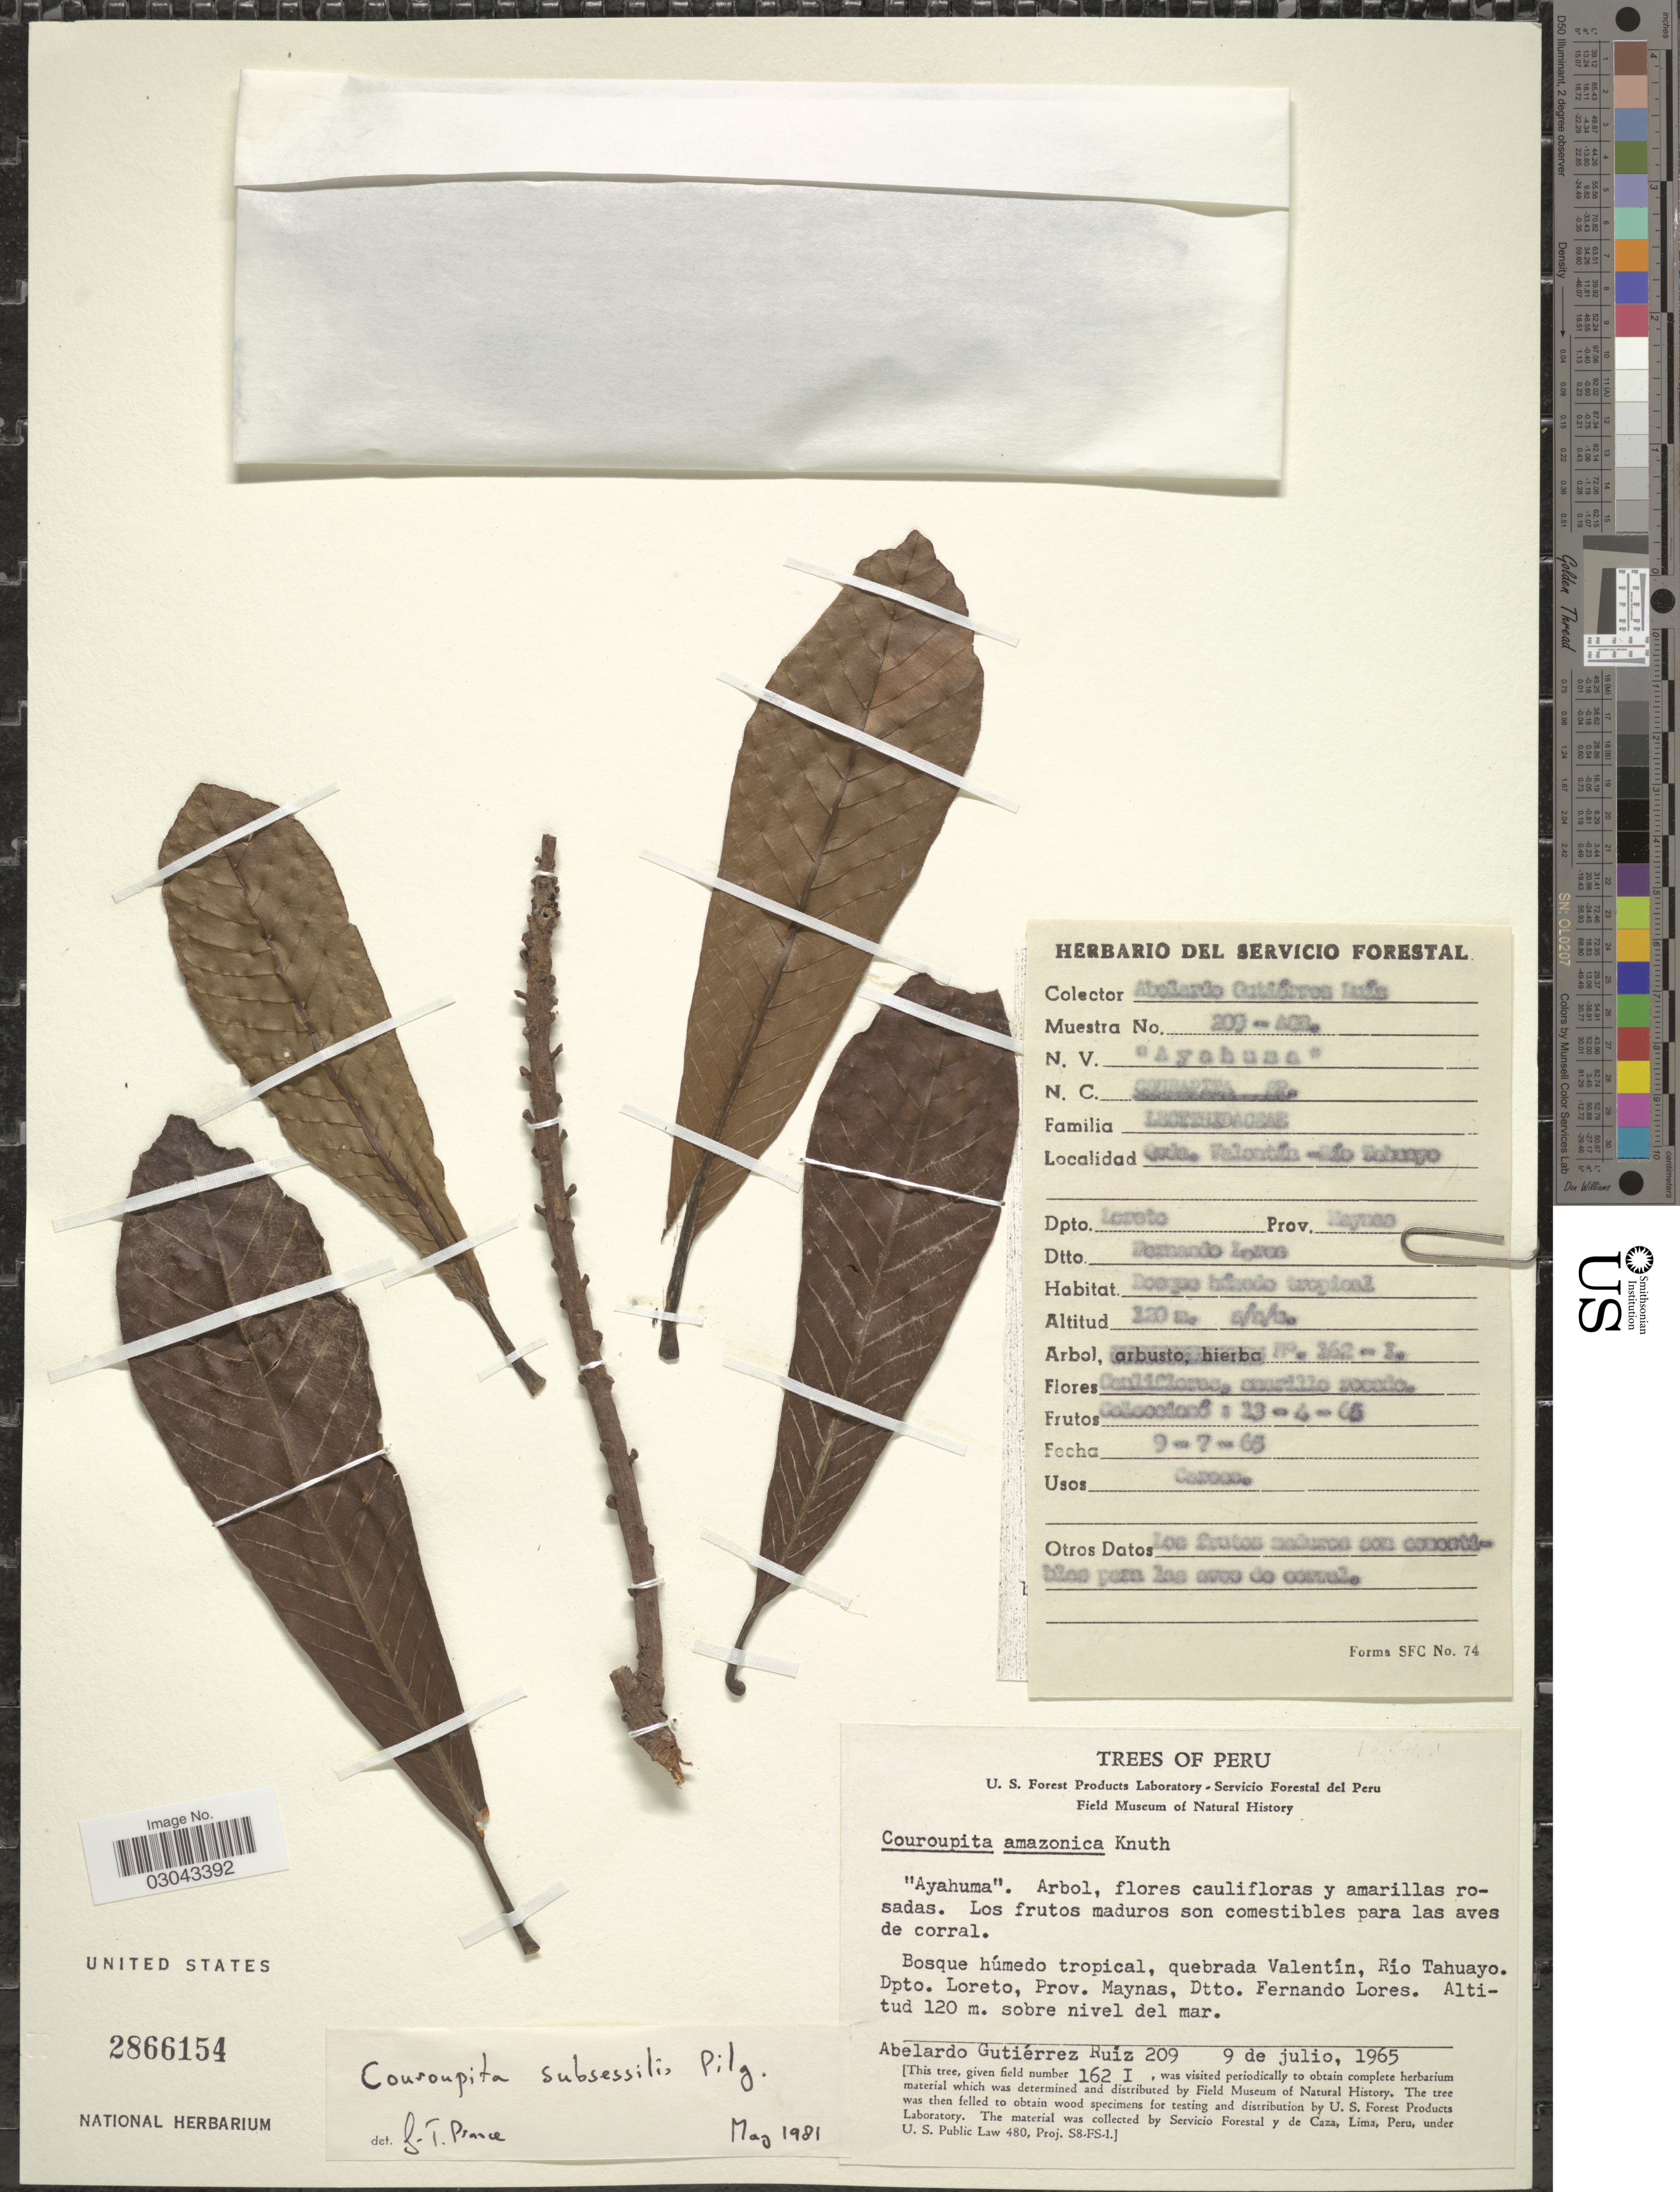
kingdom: Plantae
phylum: Tracheophyta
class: Magnoliopsida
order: Ericales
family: Lecythidaceae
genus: Couroupita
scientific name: Couroupita subsessilis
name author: Pilg.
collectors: A. Gutiérrez Ruíz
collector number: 209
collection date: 1965-07-09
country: Peru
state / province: Loreto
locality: Bosque húmedo tropical, quebrada Valentin, Río Tahuayo, Dpto. Loreto, Prov. Maynas, Dtto. Fernando Lores.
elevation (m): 120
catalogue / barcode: US 2866154